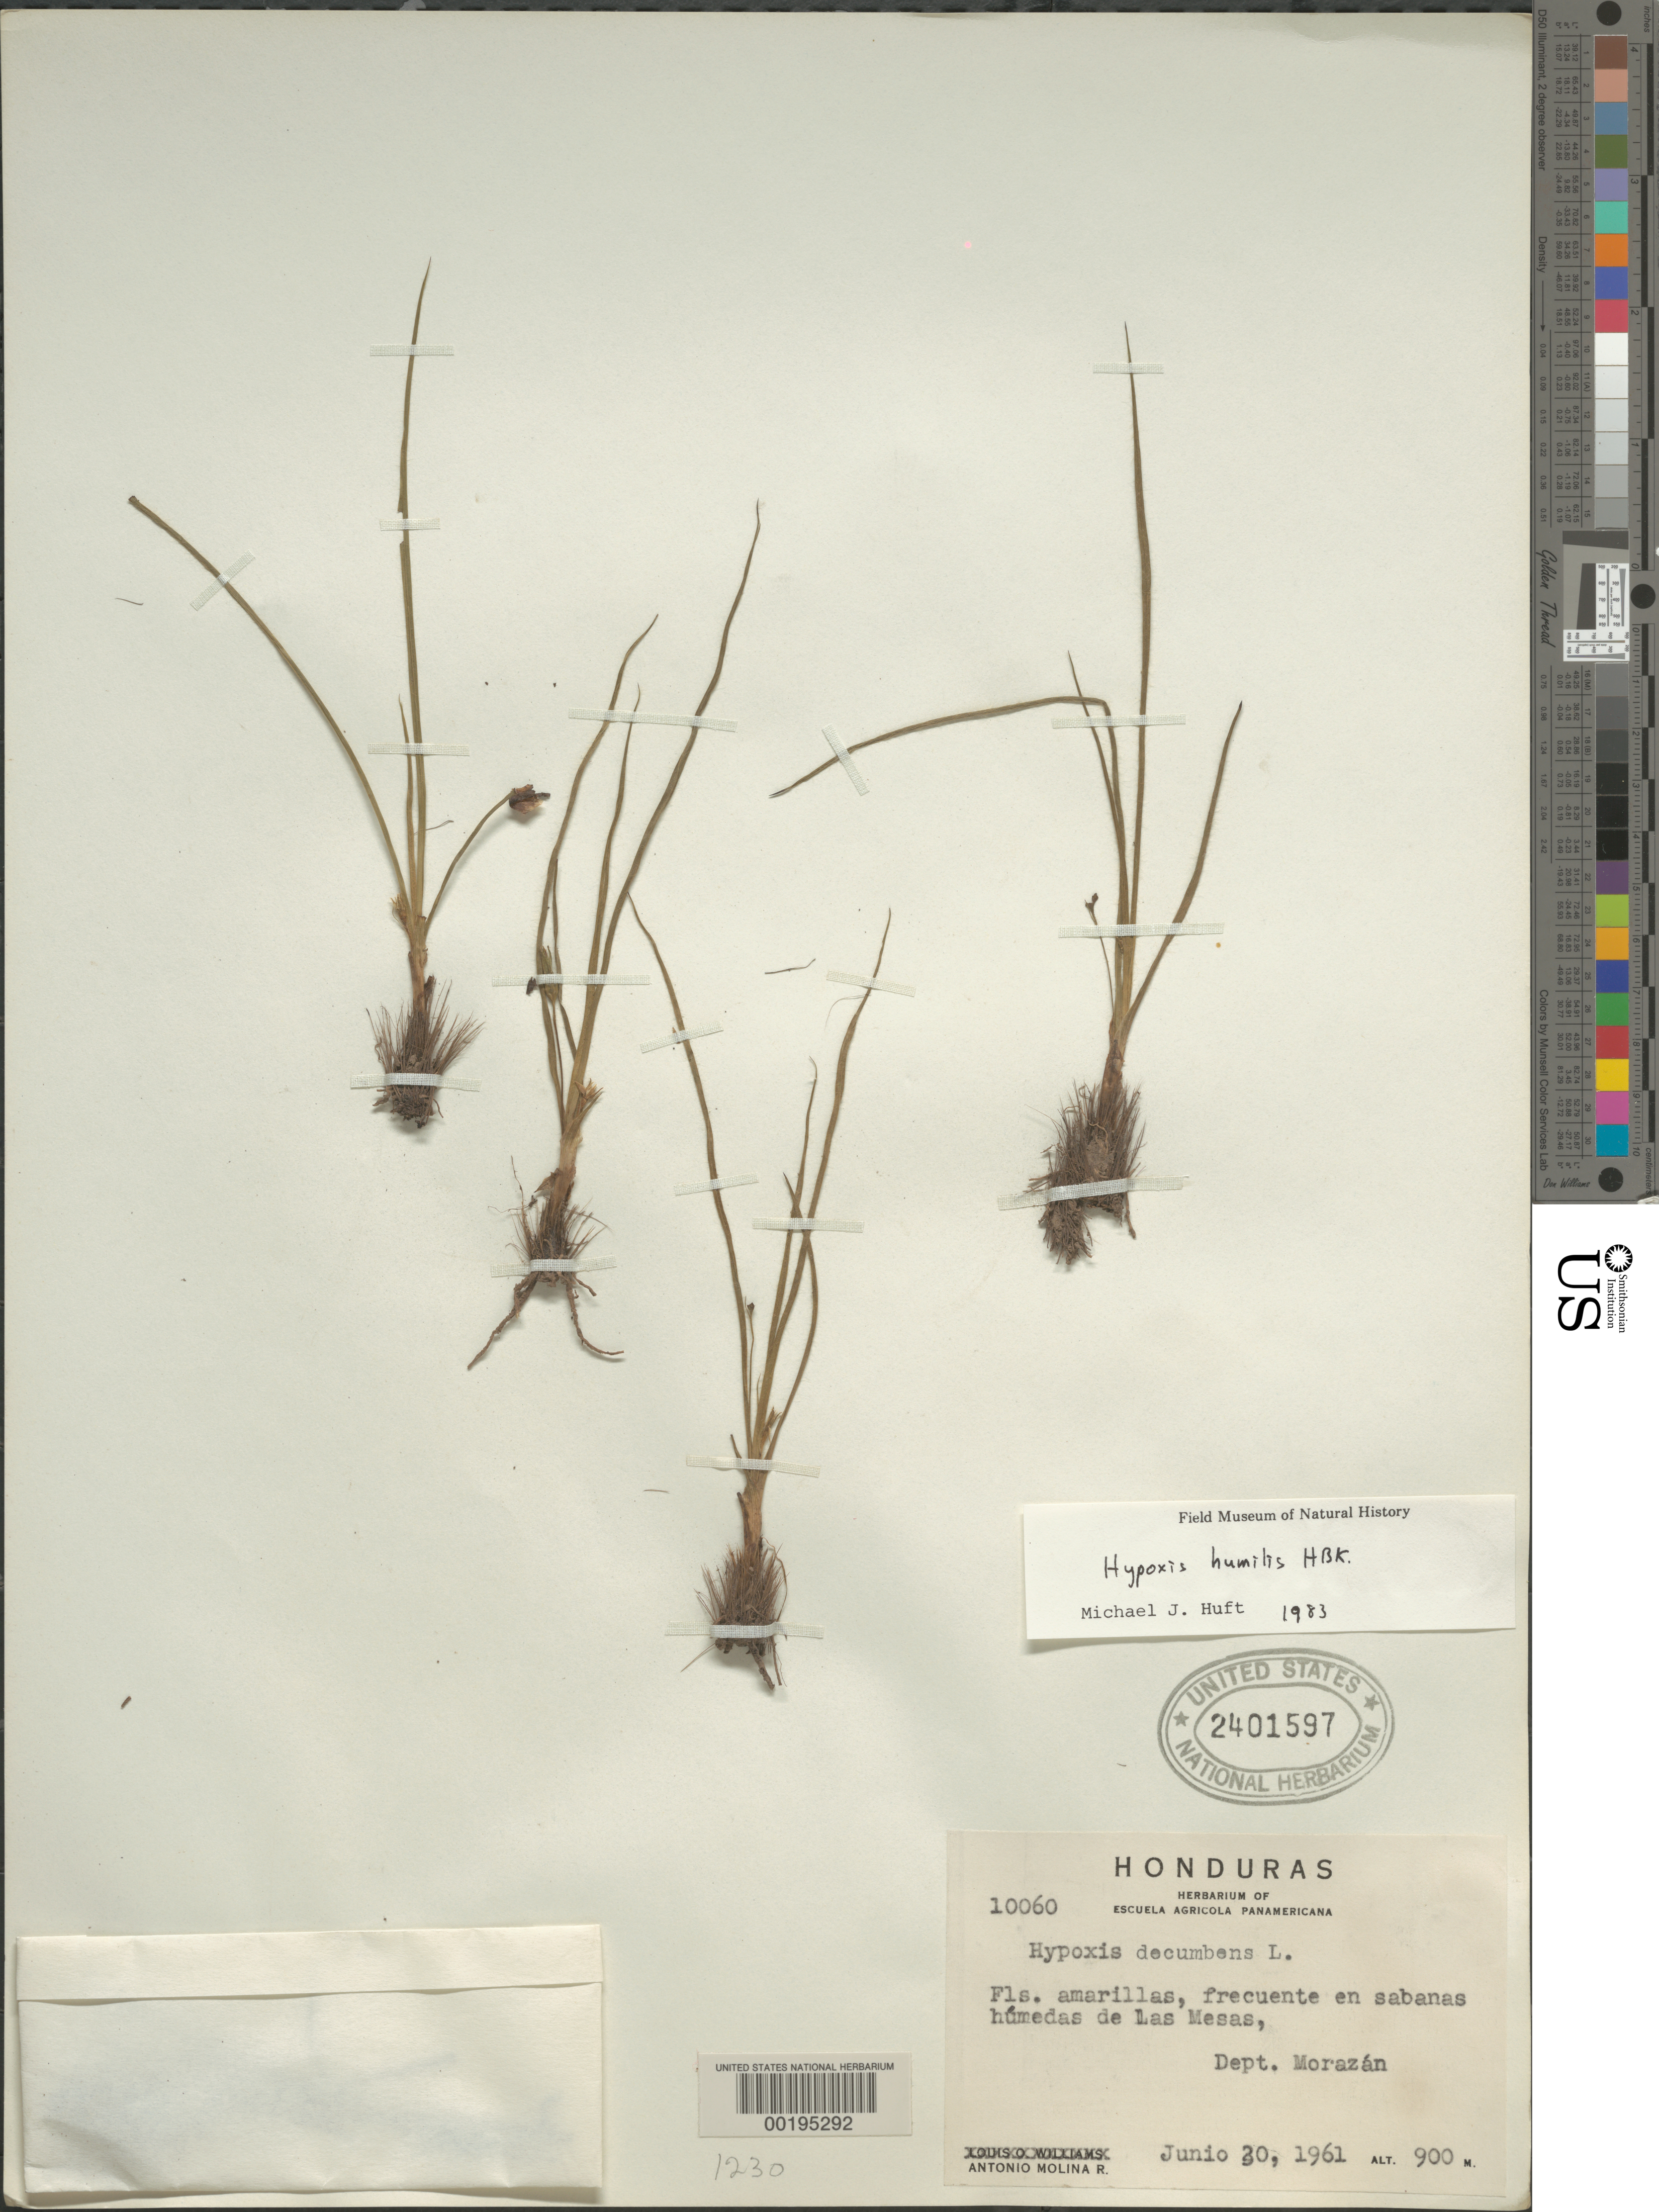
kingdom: Plantae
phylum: Tracheophyta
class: Liliopsida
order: Asparagales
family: Hypoxidaceae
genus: Hypoxis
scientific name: Hypoxis humilis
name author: Tharp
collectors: A. Molina R.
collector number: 10060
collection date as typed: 20 Jun 1961 or 30 Jun 1961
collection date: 1961-06-20 or 1961-06-30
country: Honduras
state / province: Fco. Morazán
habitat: On savannas and humid mesas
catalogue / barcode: US 2401597